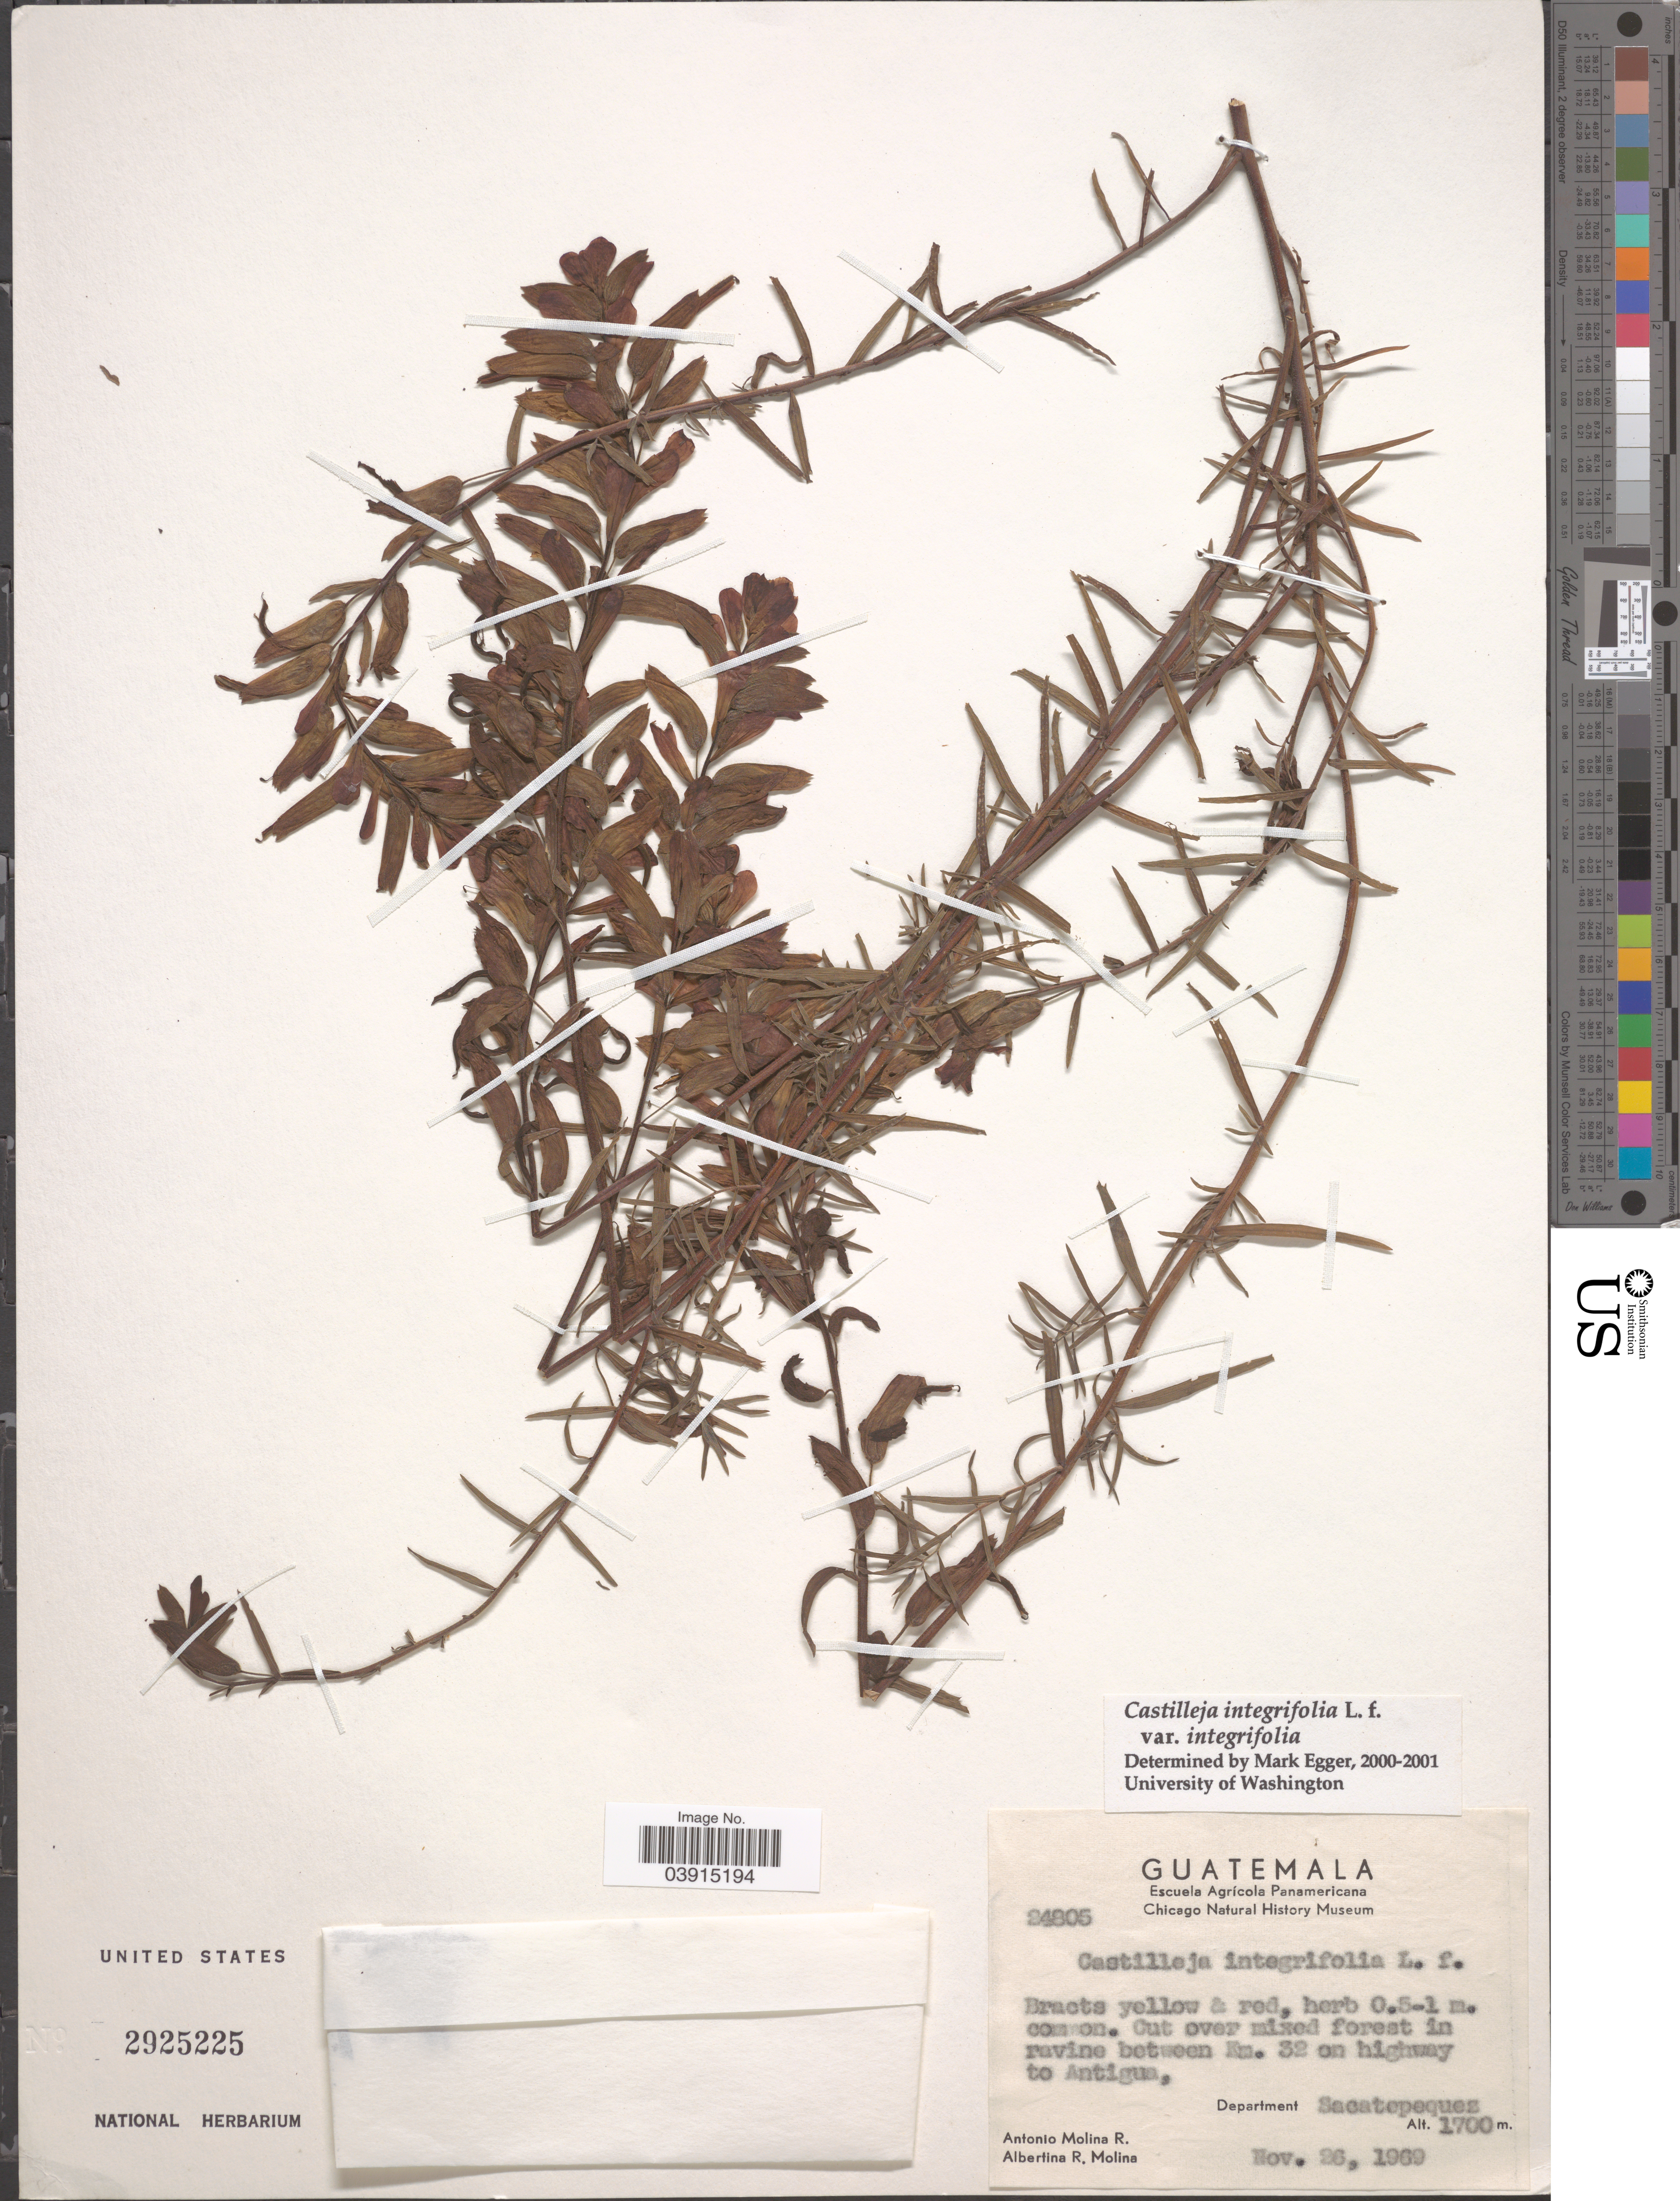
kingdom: Plantae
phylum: Tracheophyta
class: Magnoliopsida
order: Lamiales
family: Orobanchaceae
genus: Castilleja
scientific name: Castilleja integrifolia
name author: L. f.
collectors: A. Molina R. & A. R. Molina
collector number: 24805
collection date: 1969-11-26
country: Guatemala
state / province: Sacatepequez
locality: Between Km. 32 on highway to Antigua, Department Sacatepequez.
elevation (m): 1700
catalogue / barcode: US 2925225